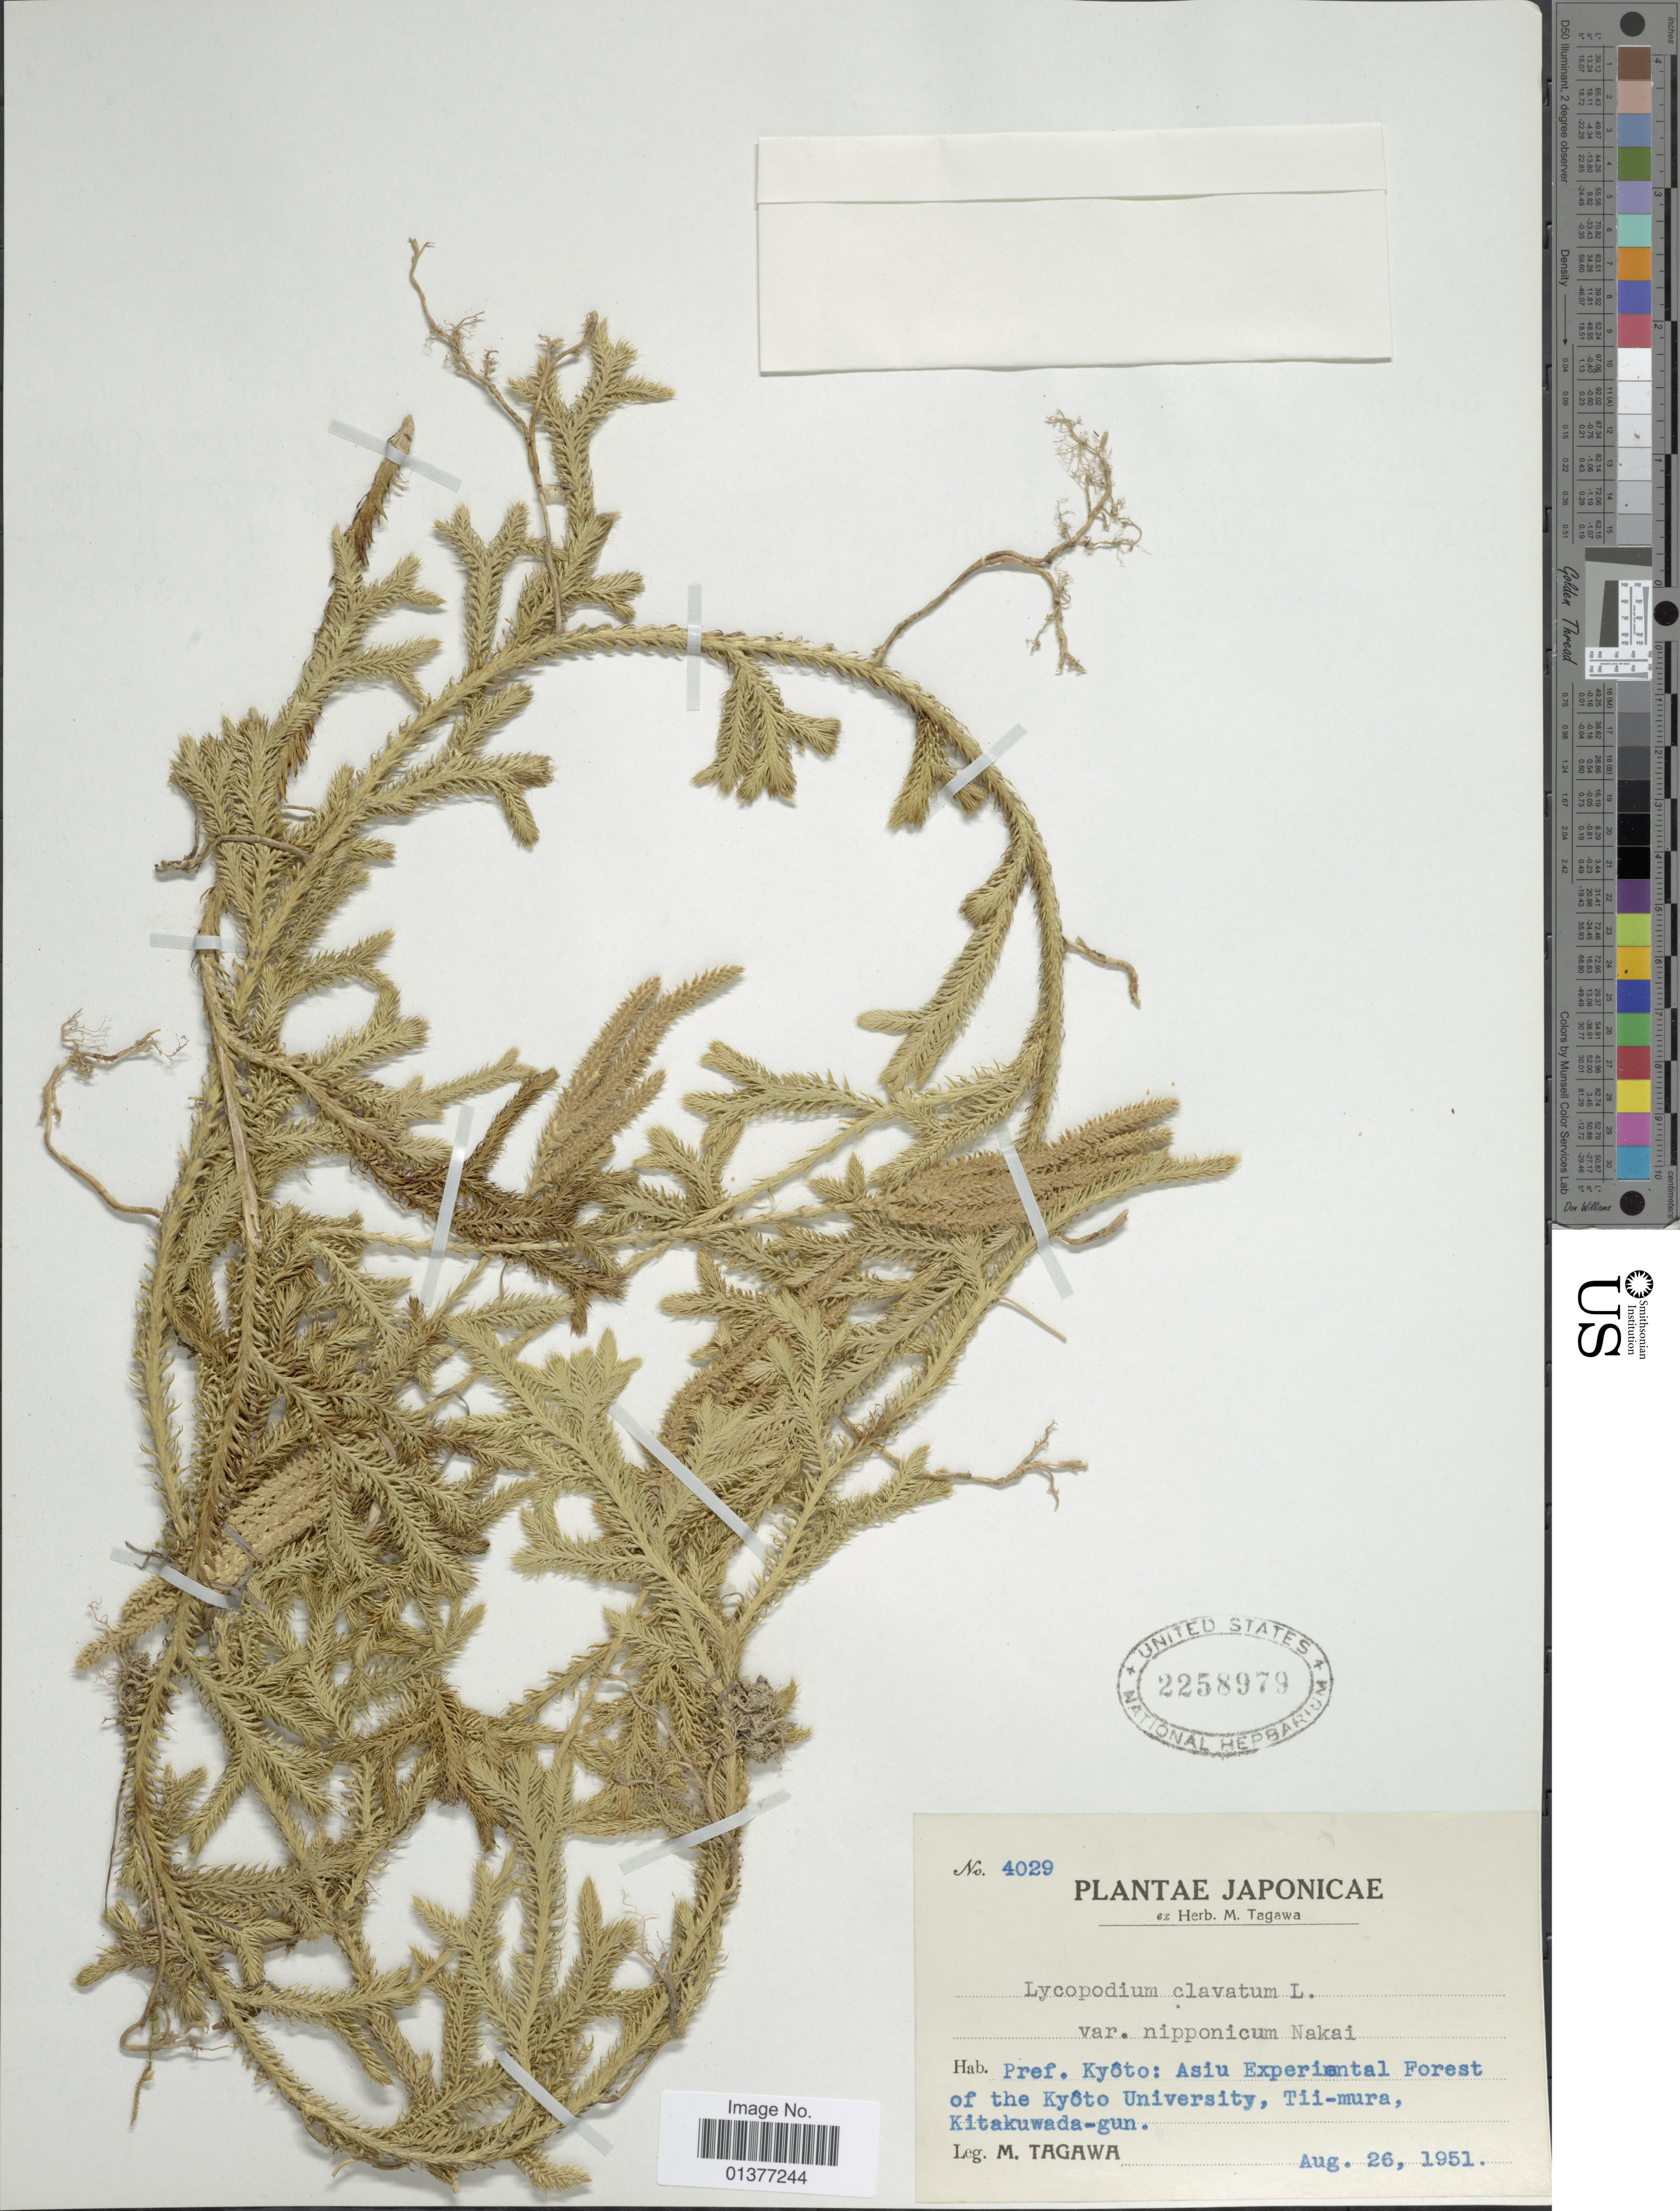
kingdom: Plantae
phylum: Tracheophyta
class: Lycopodiopsida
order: Lycopodiales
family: Lycopodiaceae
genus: Lycopodium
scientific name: Lycopodium clavatum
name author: L.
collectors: M. Tagawa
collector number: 4029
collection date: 1951-08-26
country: Japan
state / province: Kyoto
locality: Asiu Experimental Forest of the Kyoto University, Tii-mura, Kitakuwada-gun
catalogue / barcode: US 2258979